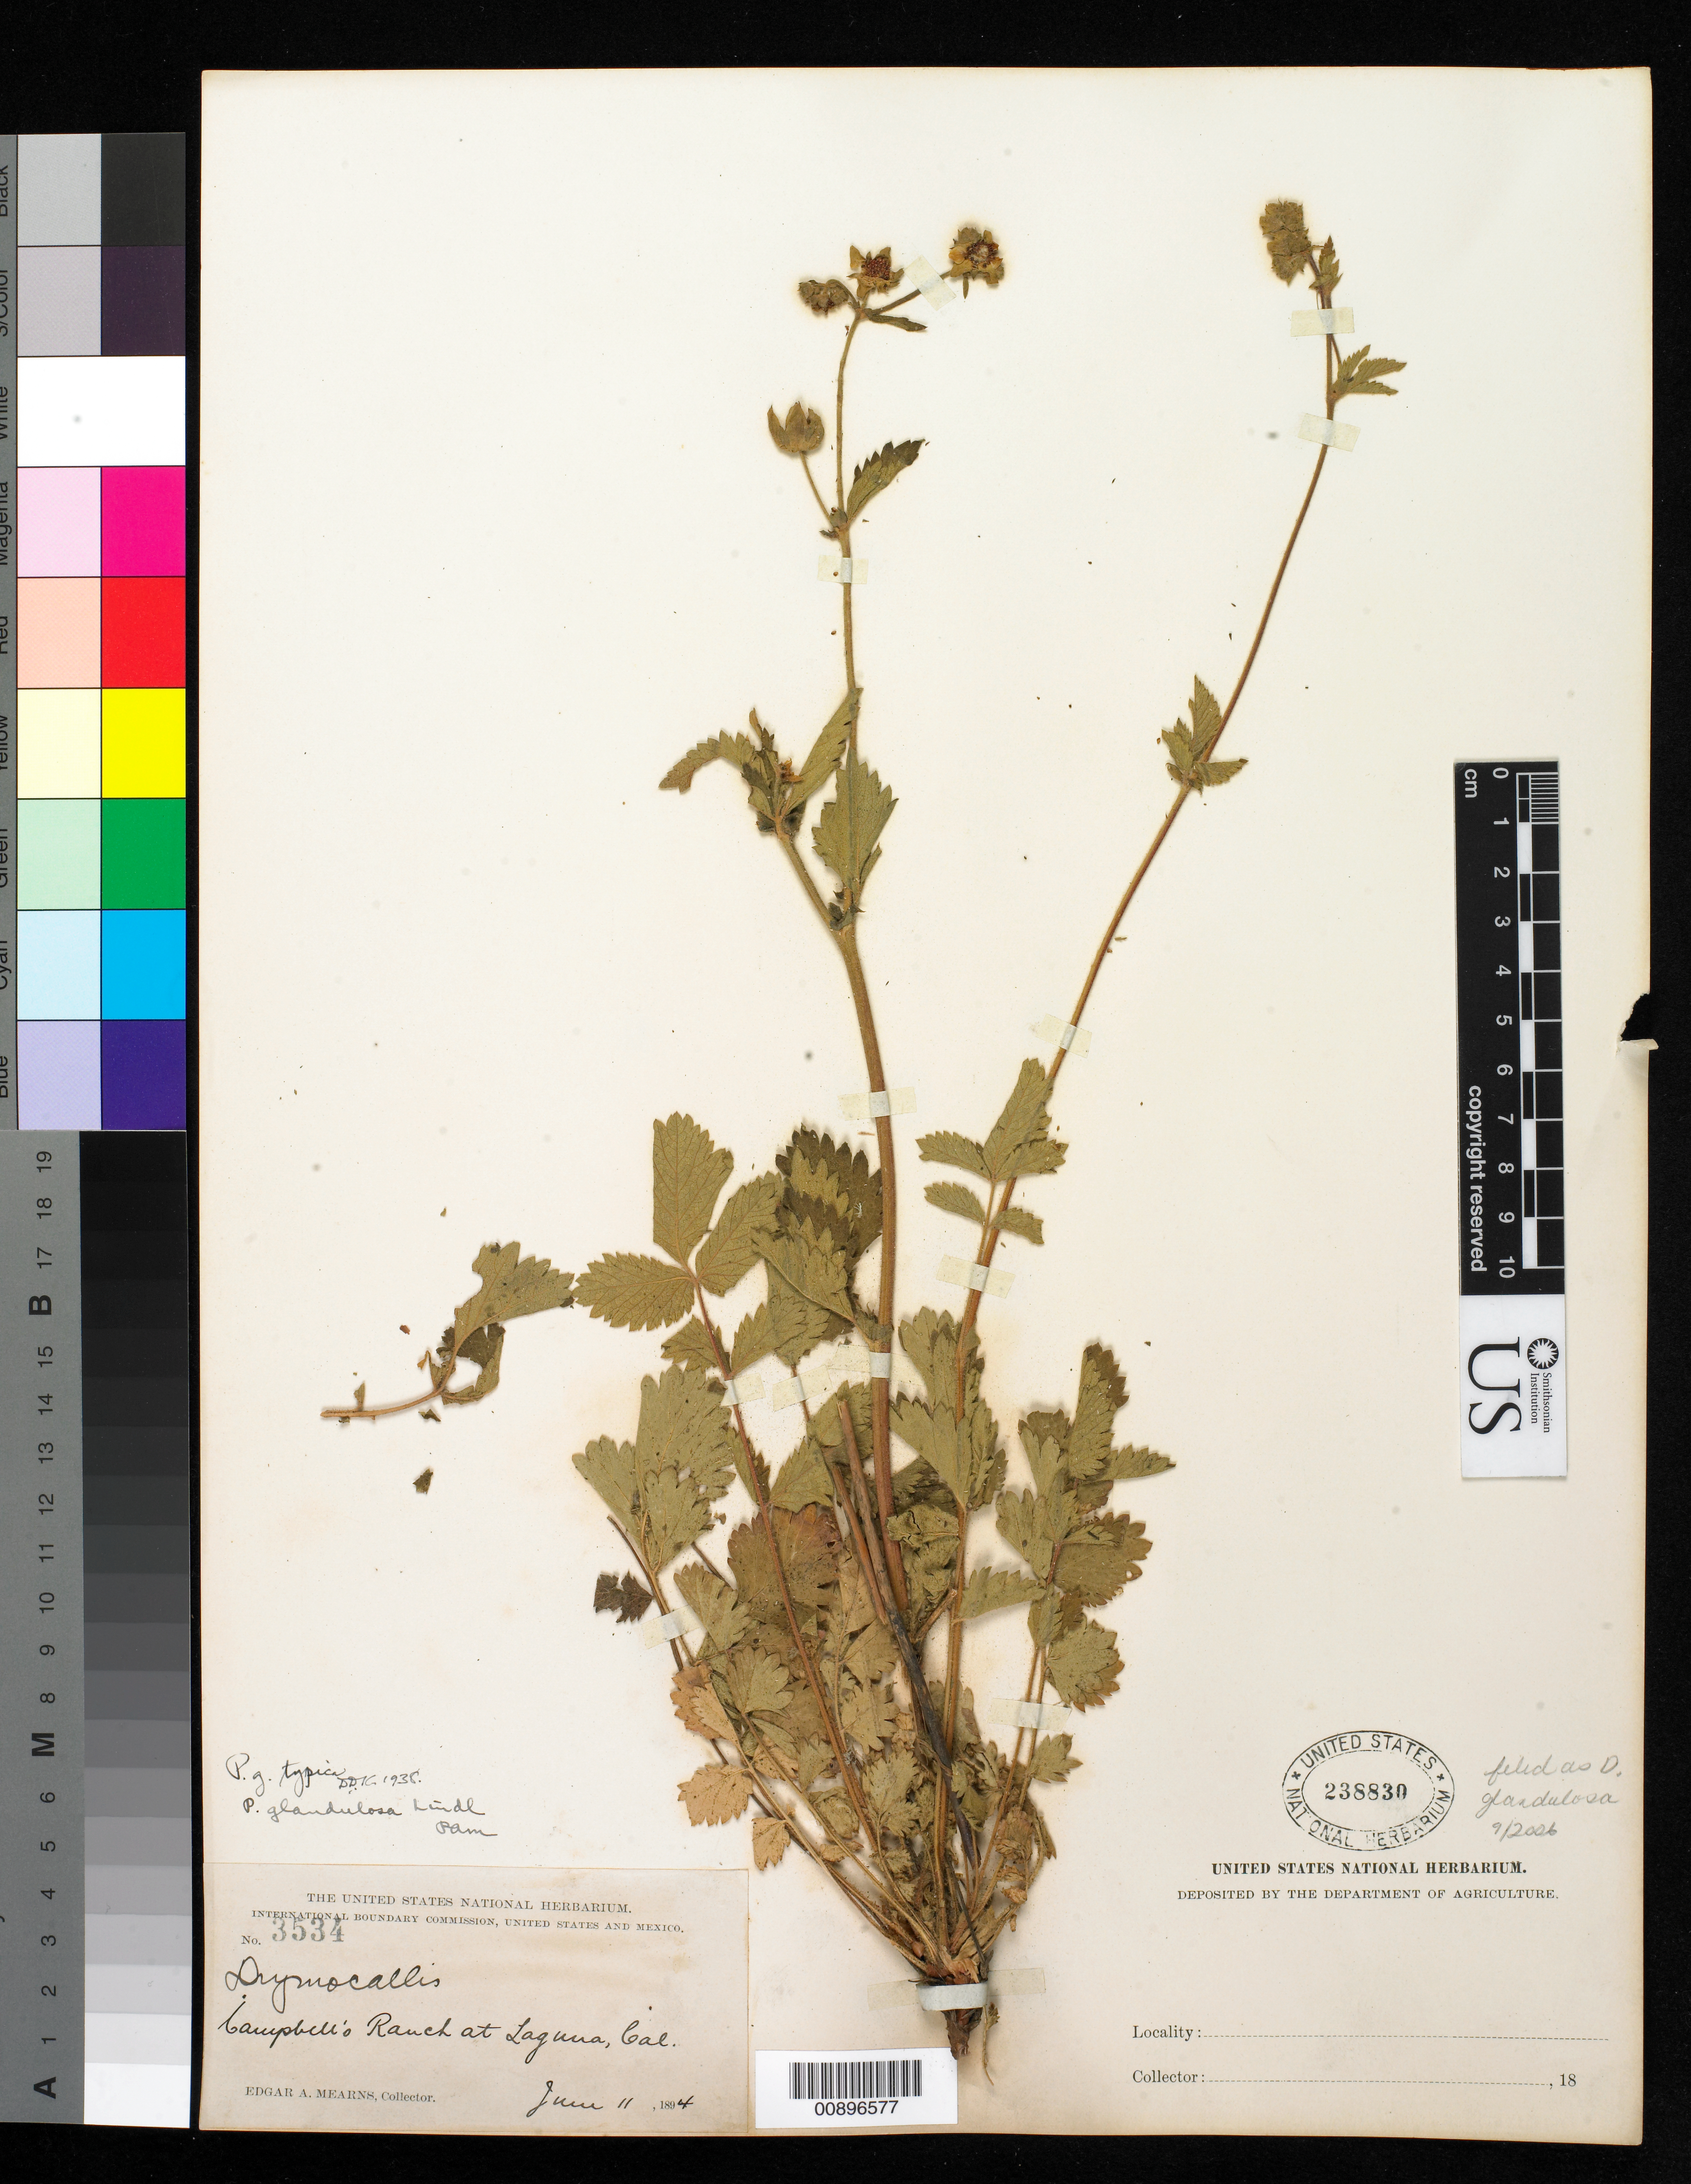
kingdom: Plantae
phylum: Tracheophyta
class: Magnoliopsida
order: Rosales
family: Rosaceae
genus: Drymocallis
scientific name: Drymocallis glandulosa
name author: (Lindl.) Rydb.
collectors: E. A. Mearns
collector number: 3534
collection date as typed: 11 Jun 1894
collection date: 1894-06-11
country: United States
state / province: California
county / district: Orange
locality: Campbell's Ranch at Laguna, California.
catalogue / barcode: US 238830